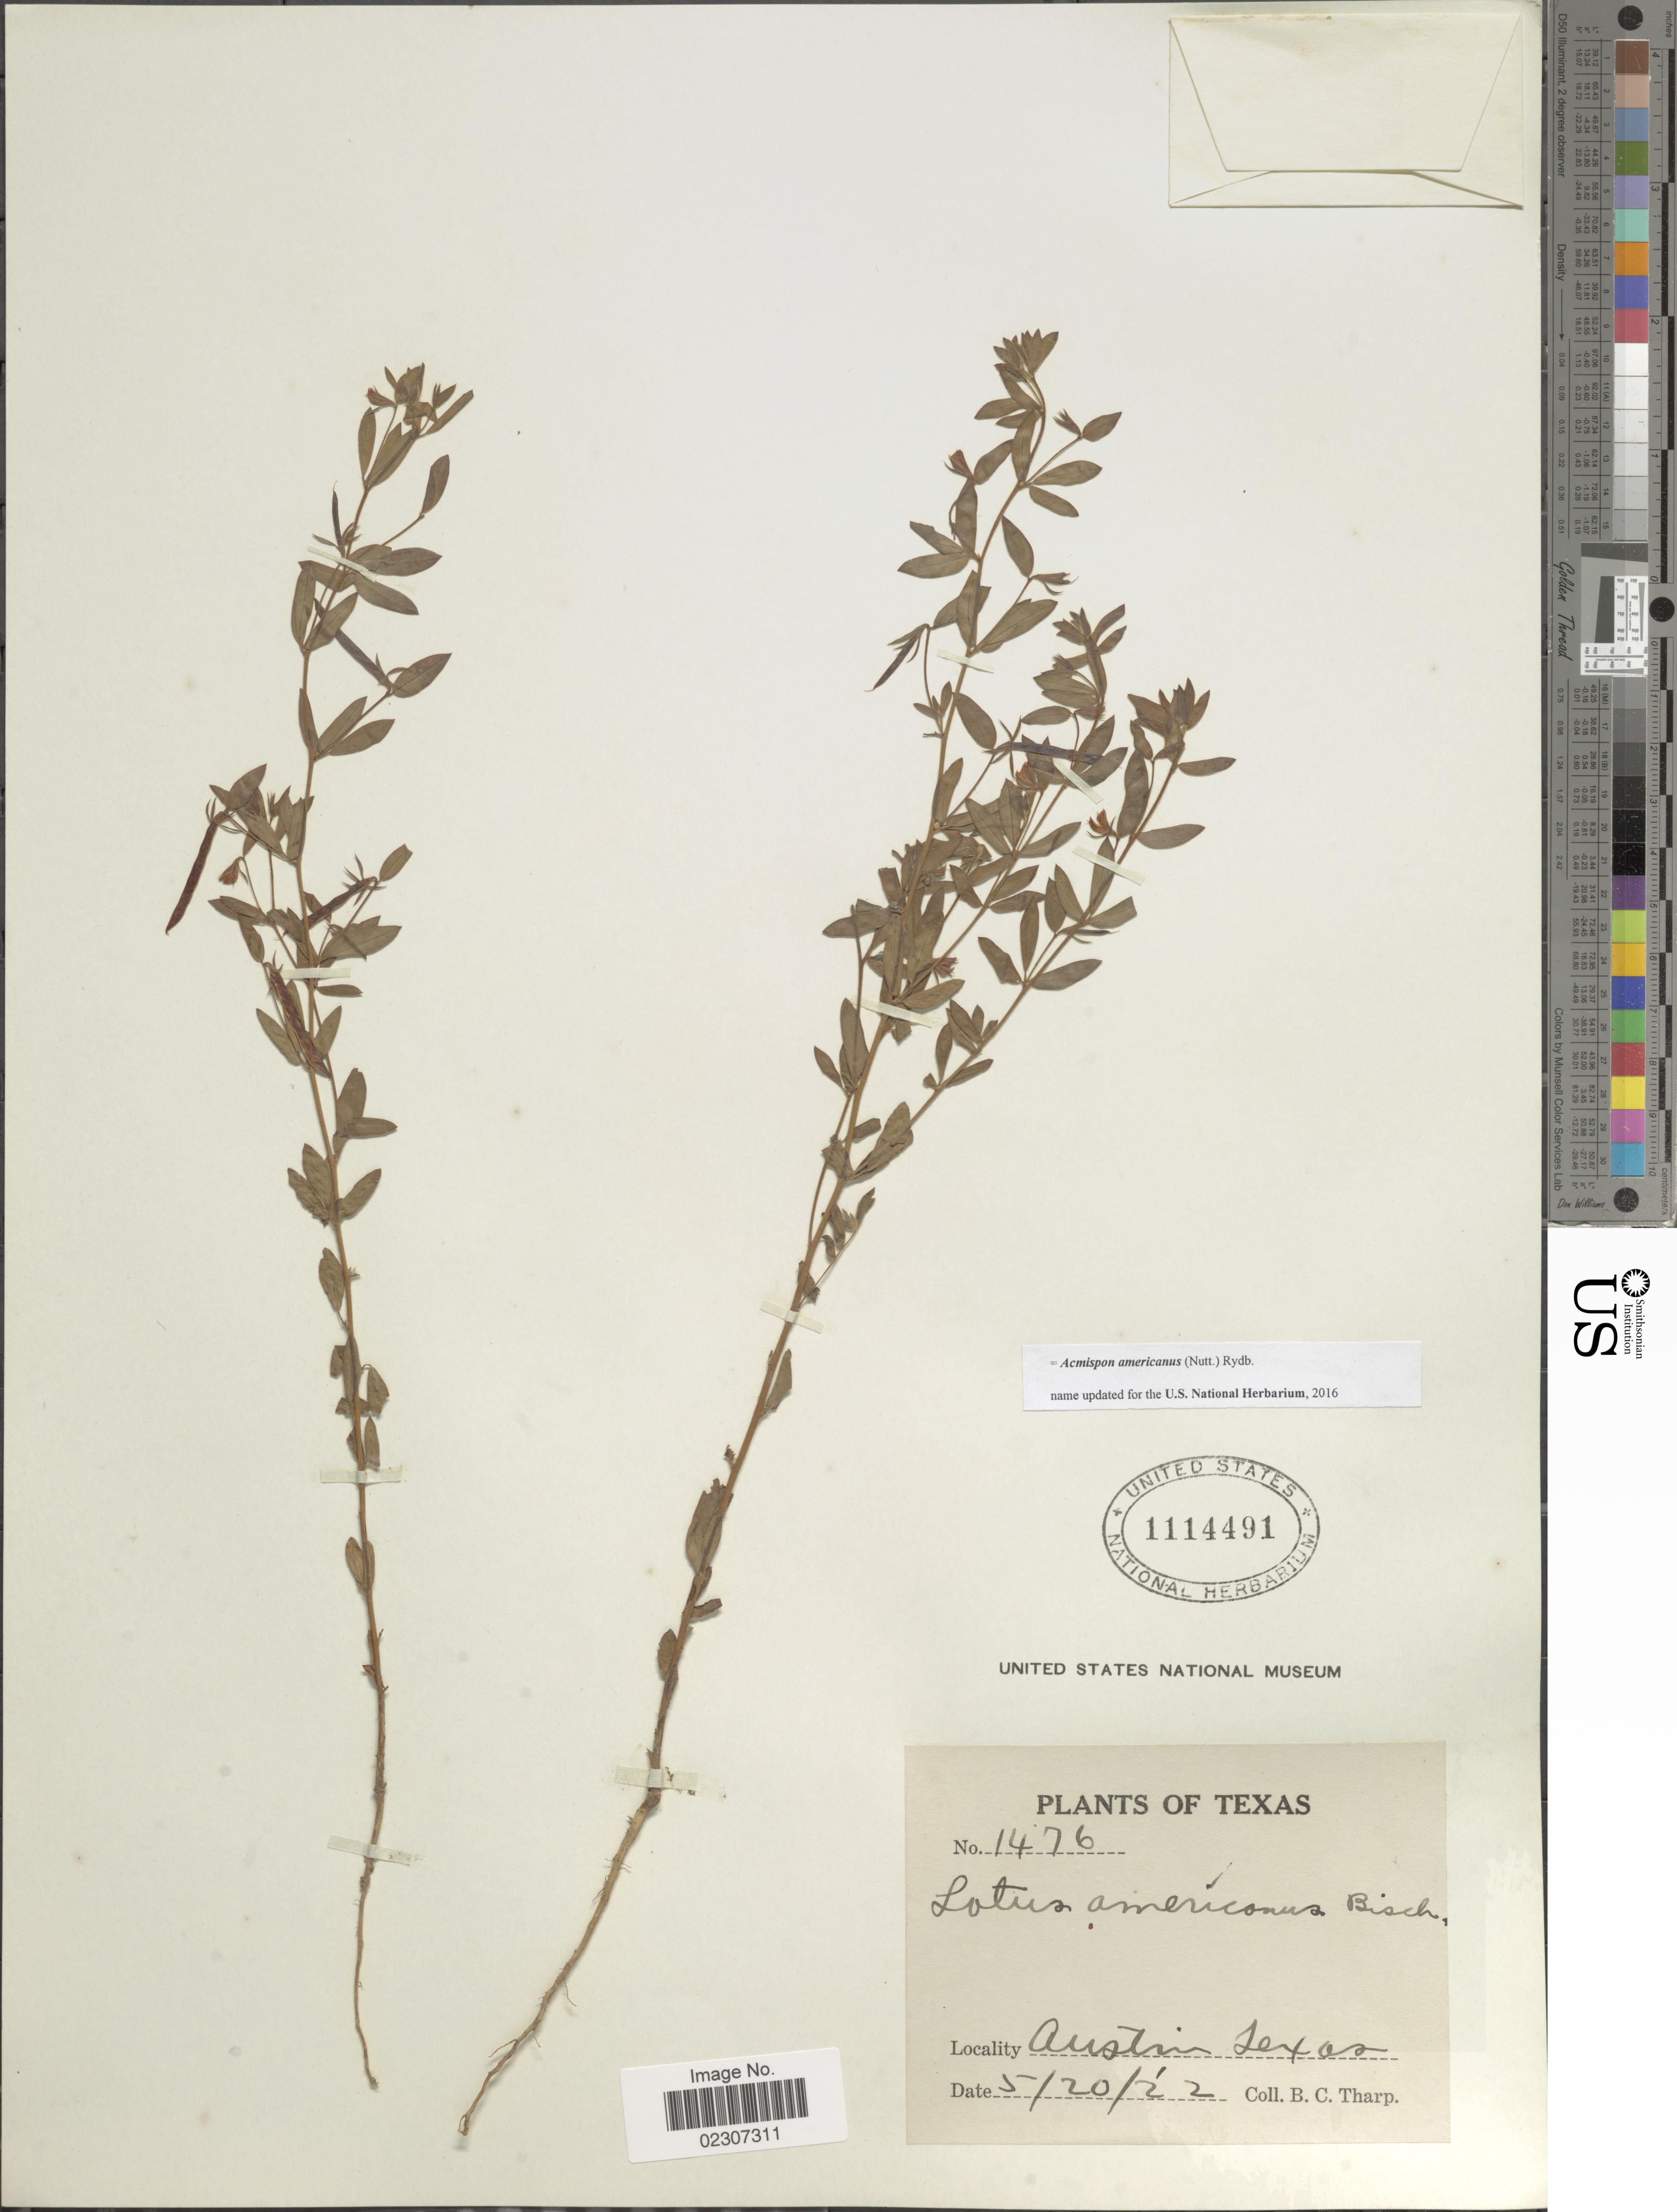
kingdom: Plantae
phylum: Tracheophyta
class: Magnoliopsida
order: Fabales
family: Fabaceae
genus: Acmispon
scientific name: Acmispon americanus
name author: (Nutt.) Rydb.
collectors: B. C. Tharp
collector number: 1476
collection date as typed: Transcribed d/m/y: 20/5/22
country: United States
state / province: Texas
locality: Texas, Austin, Texas.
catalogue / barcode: US 1114491